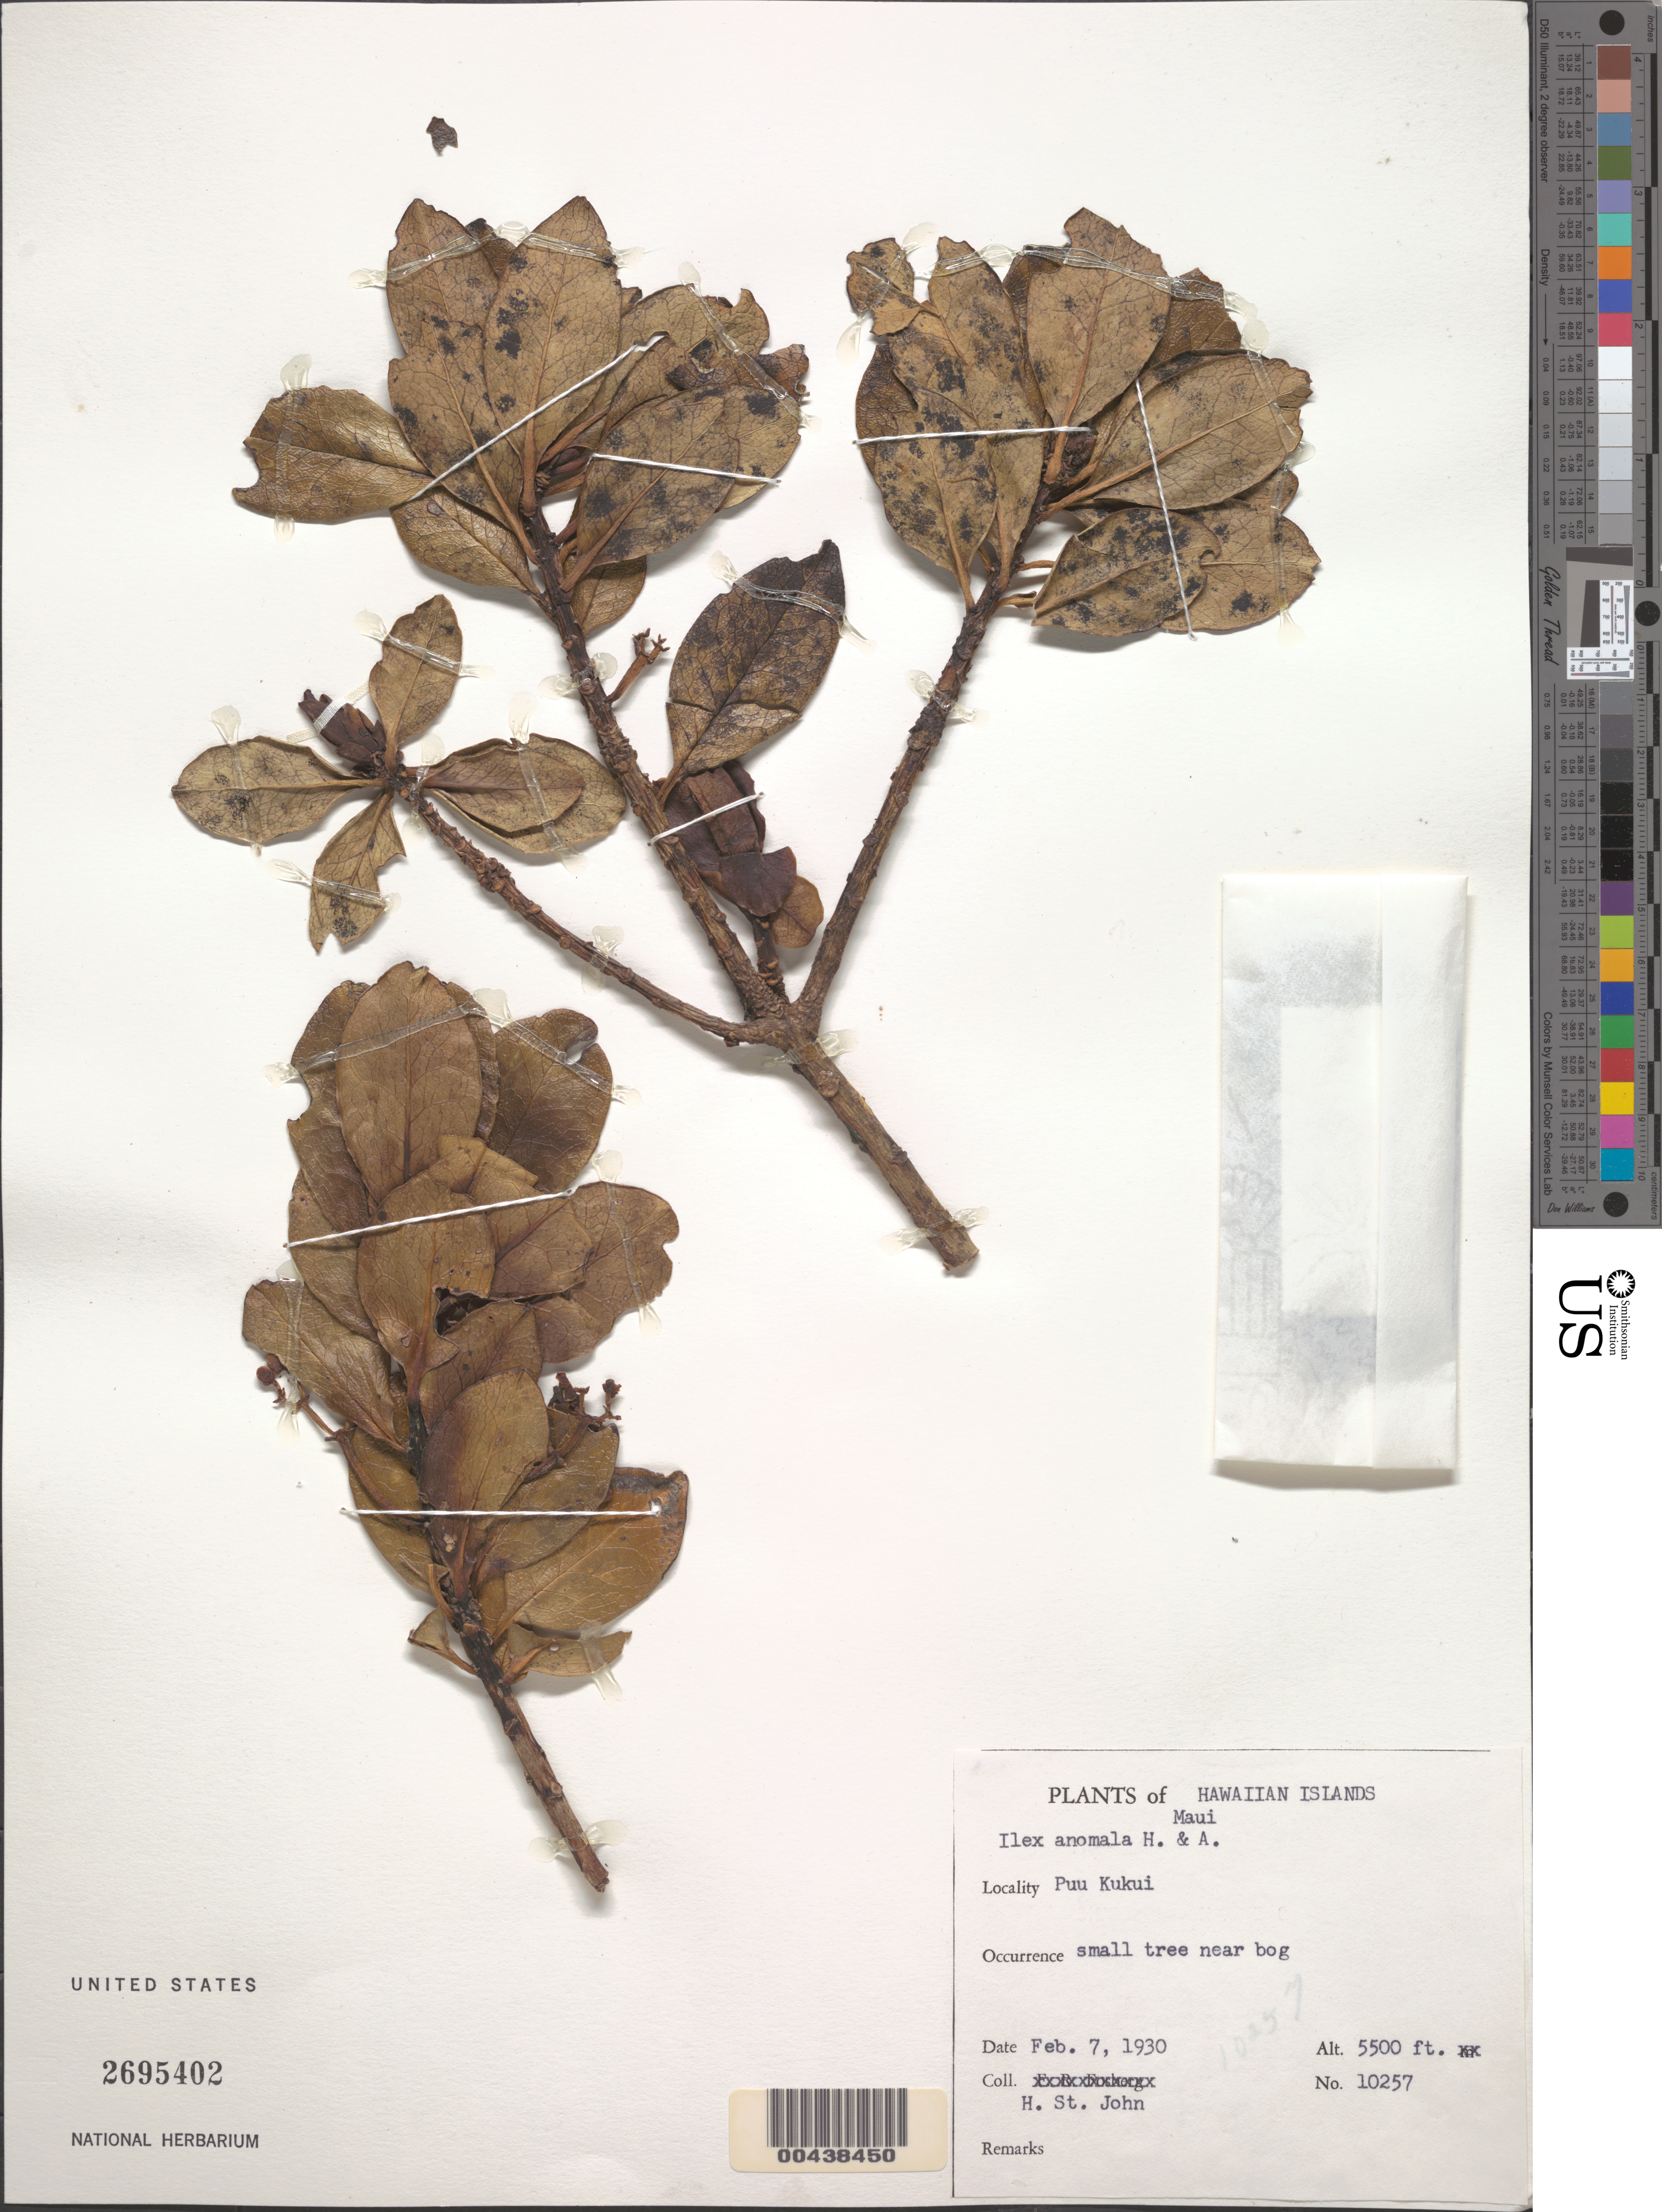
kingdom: Plantae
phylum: Tracheophyta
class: Magnoliopsida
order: Aquifoliales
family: Aquifoliaceae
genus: Ilex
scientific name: Ilex anomala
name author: Hook. & Arn.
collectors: H. St. John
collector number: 10257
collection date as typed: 7 Feb 1930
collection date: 1930-02-07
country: United States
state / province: Hawaii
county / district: Maui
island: Maui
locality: Puu Kukui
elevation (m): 1676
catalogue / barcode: US 2695402